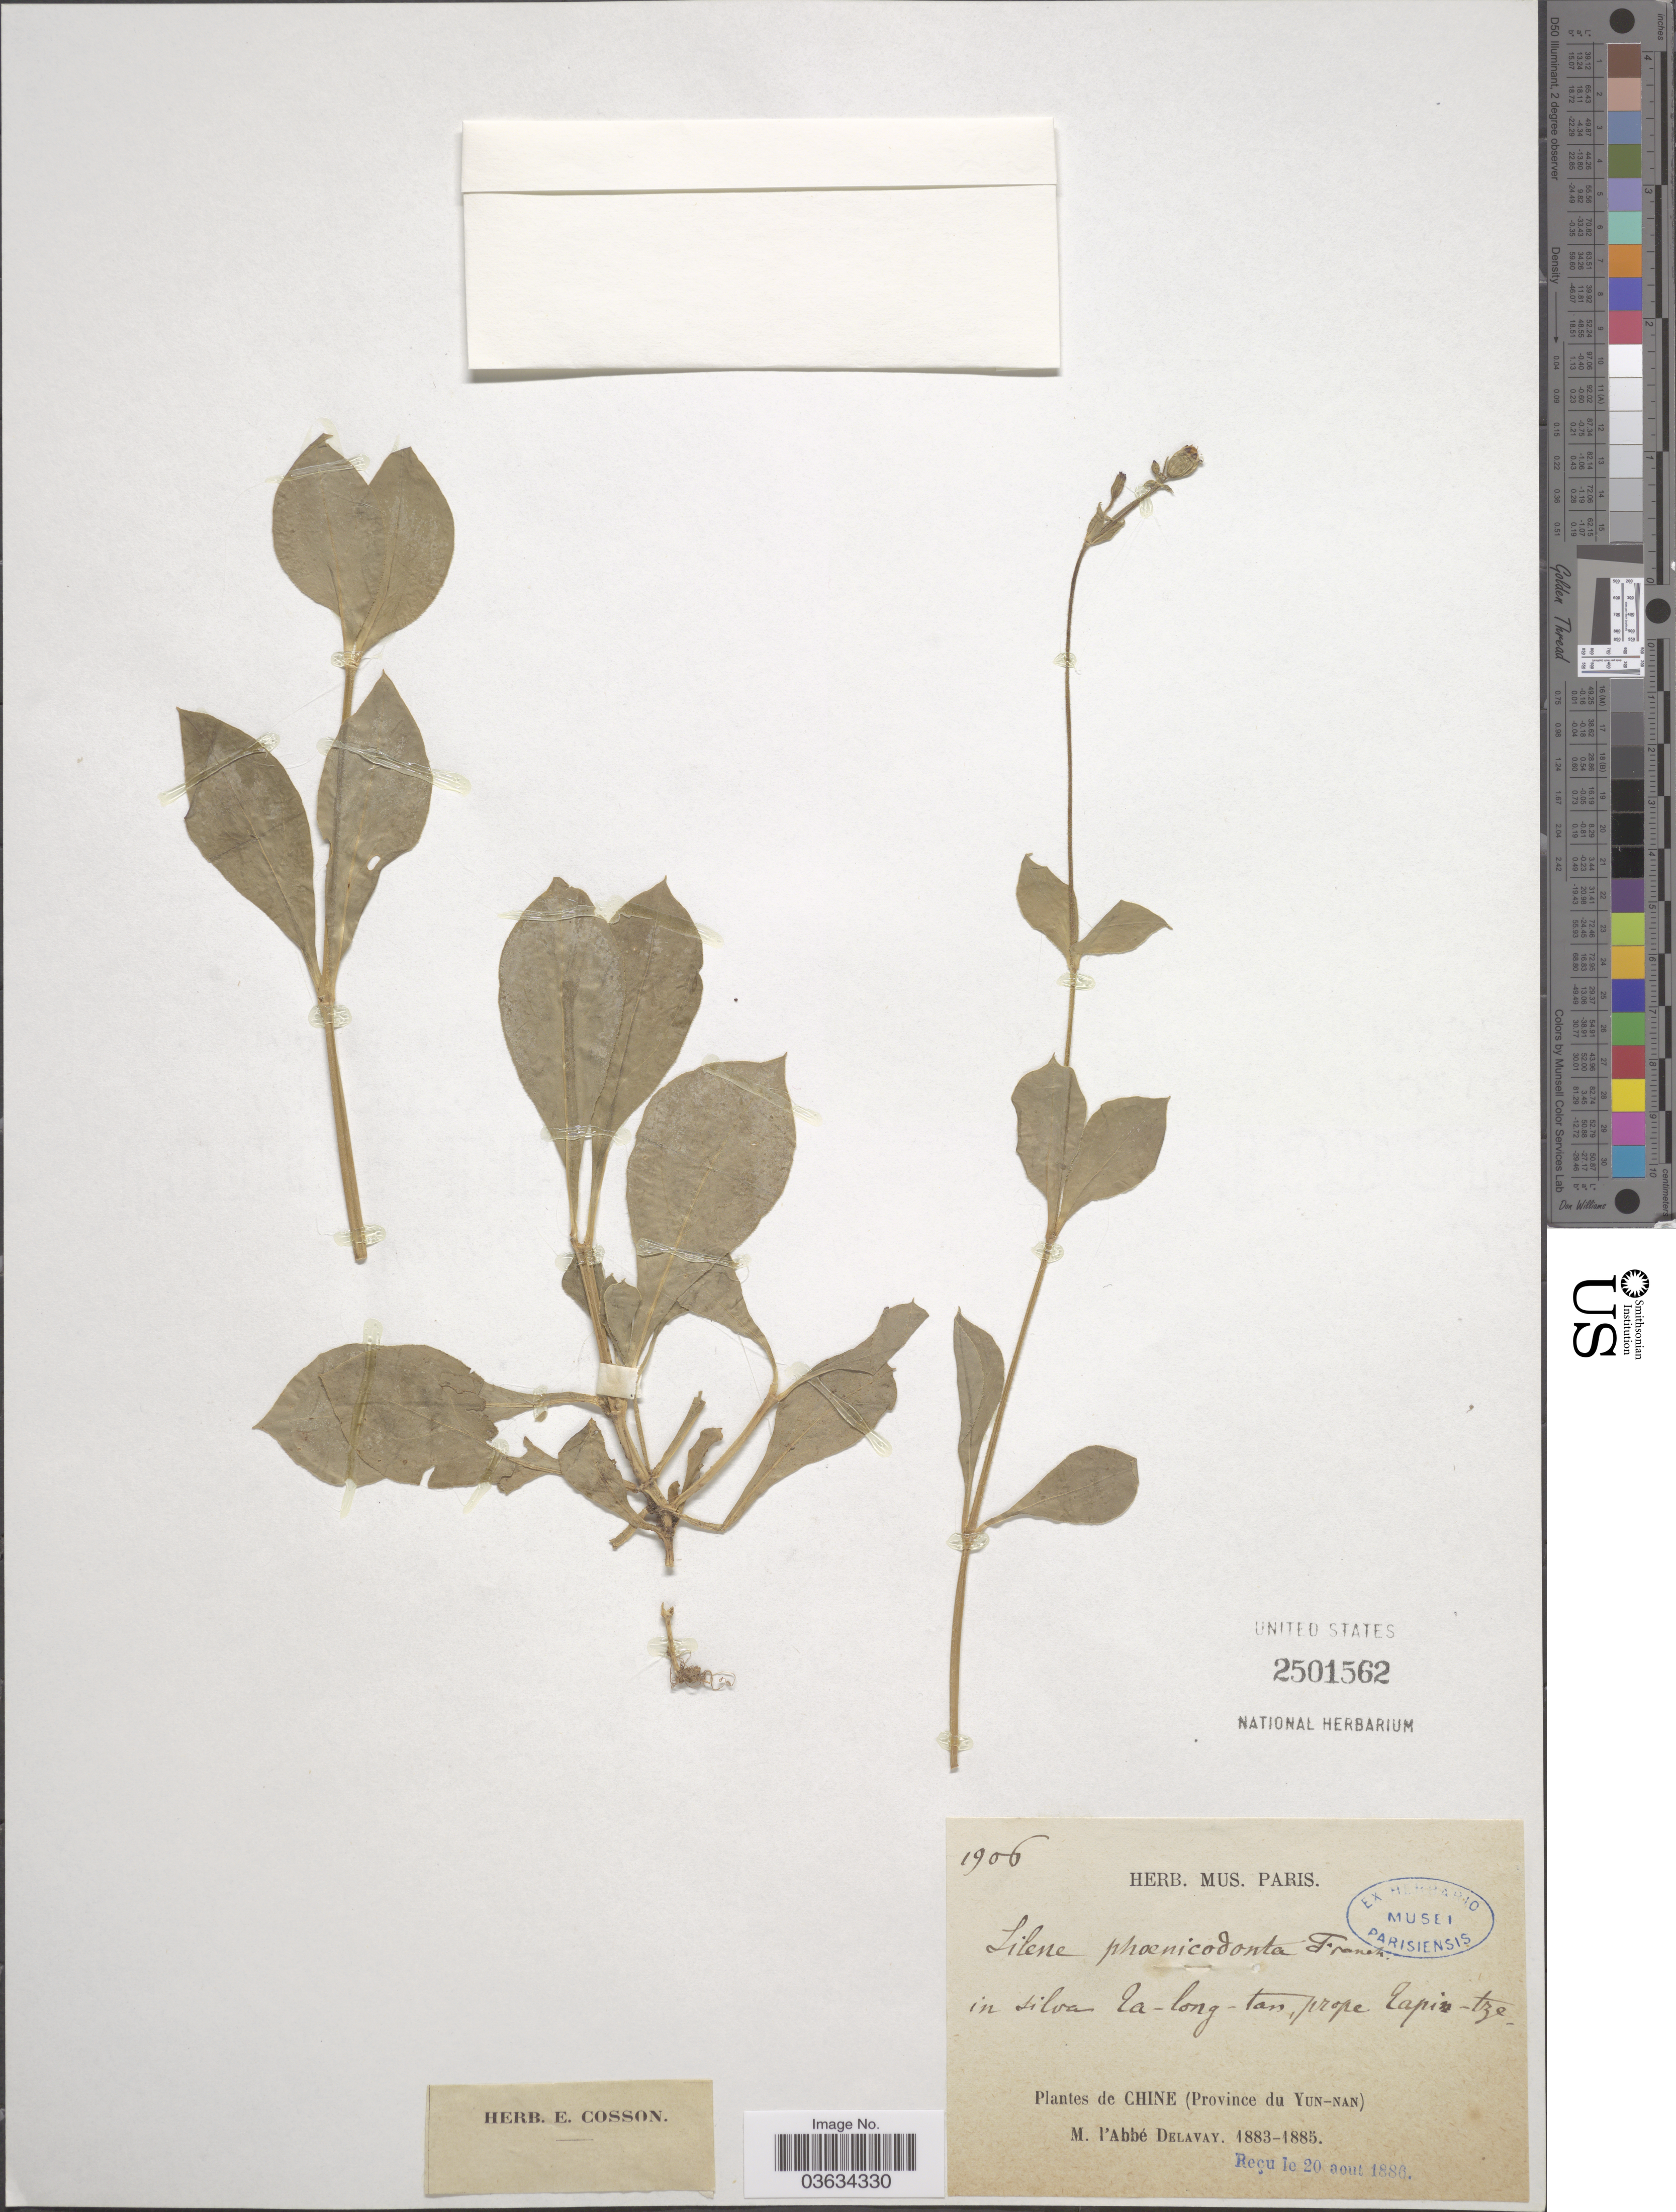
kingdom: Plantae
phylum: Tracheophyta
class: Magnoliopsida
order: Caryophyllales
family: Caryophyllaceae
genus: Silene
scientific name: Silene phoenicodonta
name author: Franch.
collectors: P. Delavay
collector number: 1906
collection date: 1883/1885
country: China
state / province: Yunnan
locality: In silva La-long-tars, prope Tapin-tze.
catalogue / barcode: US 2501562